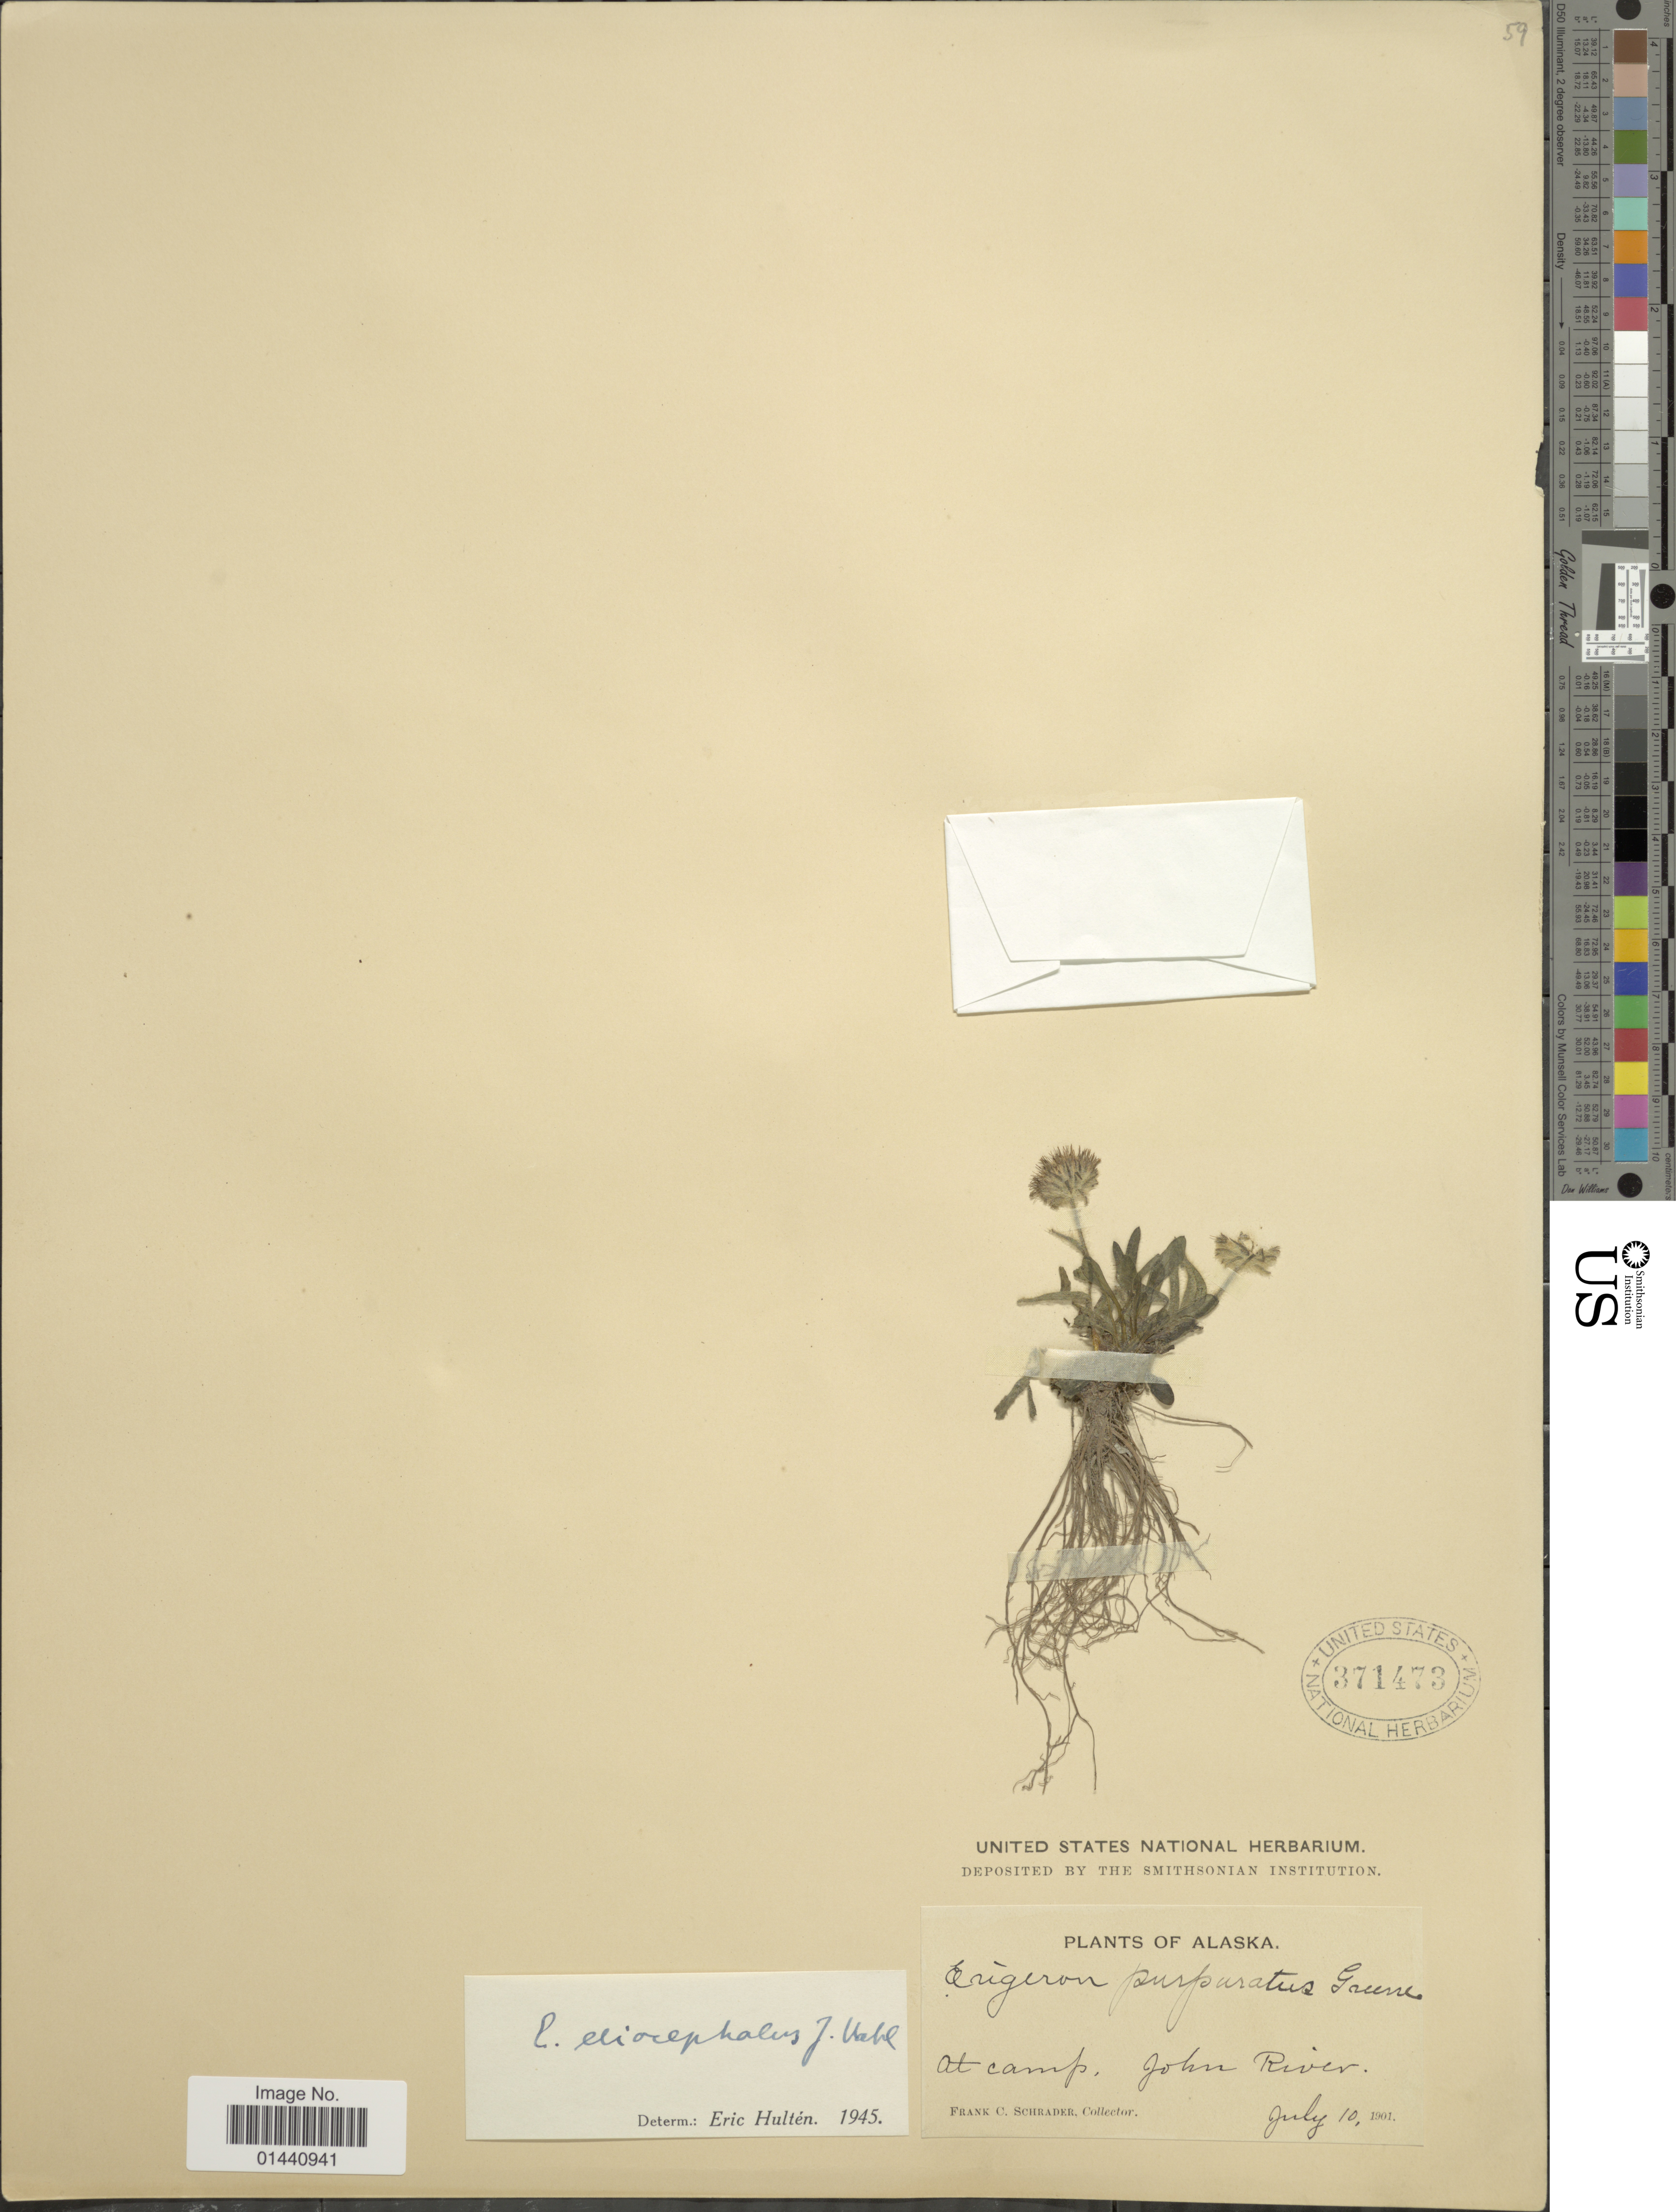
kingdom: Plantae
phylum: Tracheophyta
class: Magnoliopsida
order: Asterales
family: Asteraceae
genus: Erigeron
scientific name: Erigeron eriocephalus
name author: J. Vahl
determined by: Hultén, E.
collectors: F. C. Schrader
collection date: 1901-07-10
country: United States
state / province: Alaska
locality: John River.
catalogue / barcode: US 371473